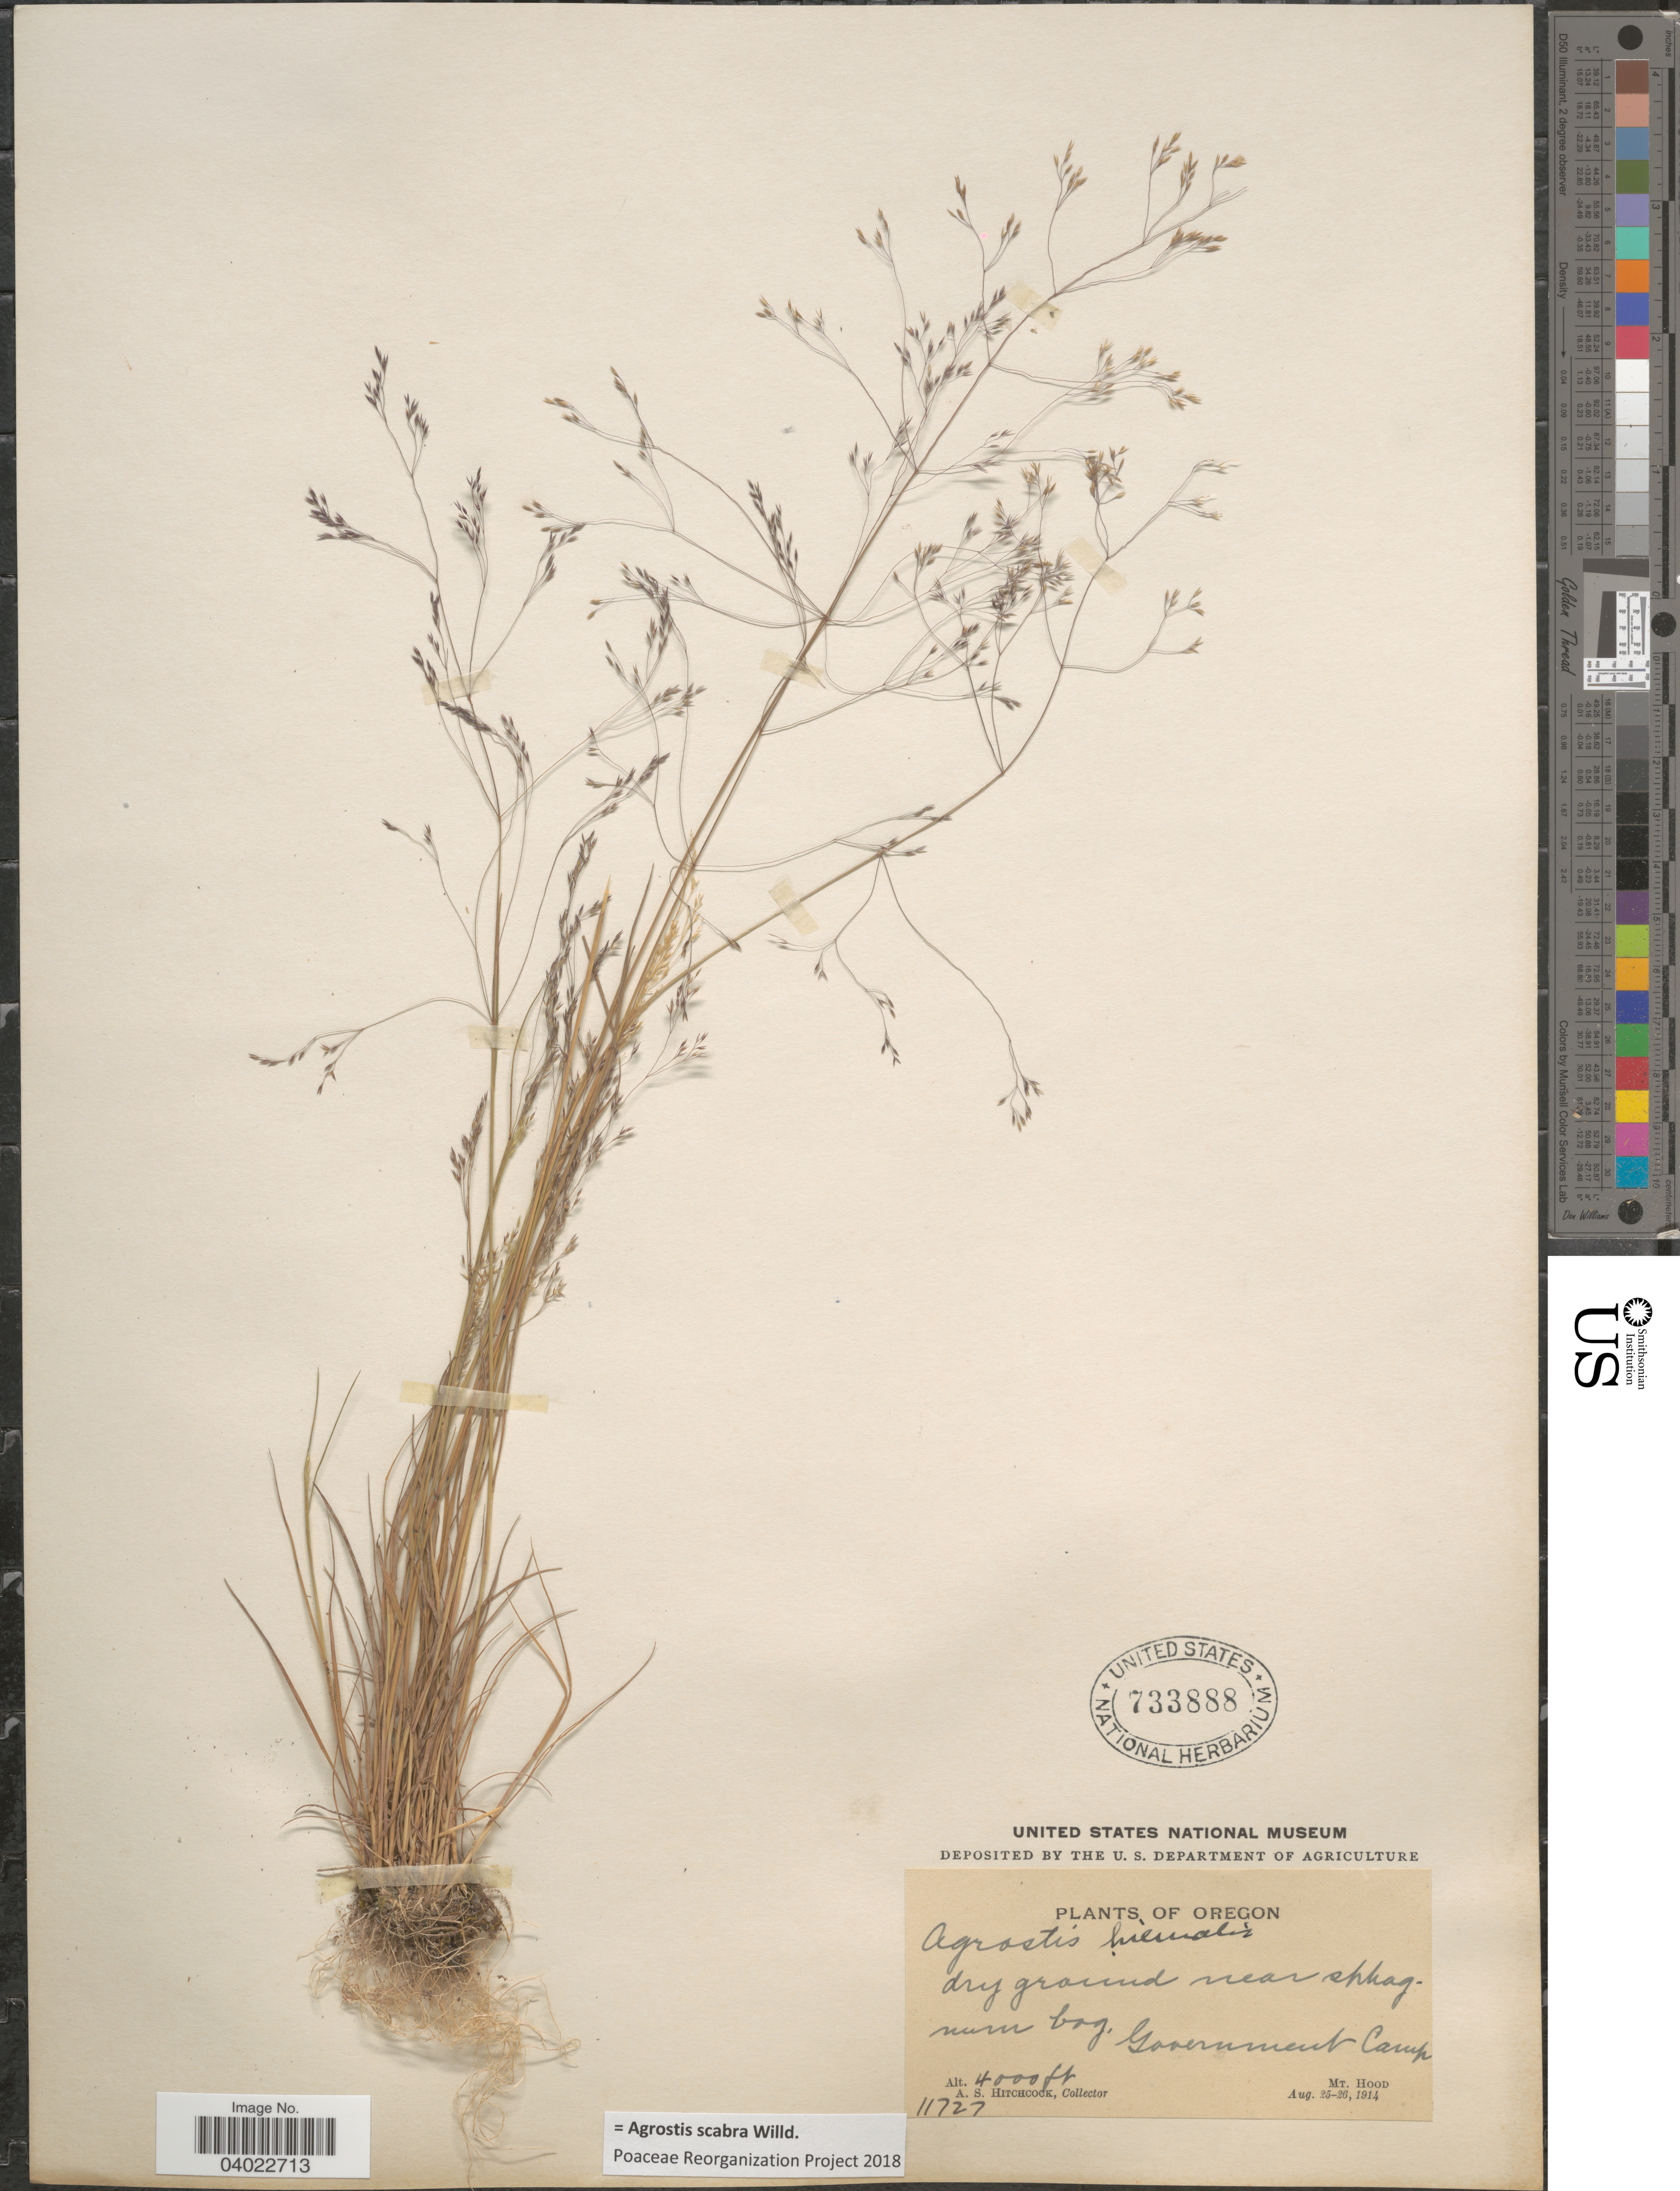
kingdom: Plantae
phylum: Tracheophyta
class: Liliopsida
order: Poales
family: Poaceae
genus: Agrostis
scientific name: Agrostis scabra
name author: Willd.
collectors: A. S. Hitchcock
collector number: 11727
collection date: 1914-08-25/1914-08-26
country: United States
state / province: Oregon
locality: Government Camp. Mt. Hood.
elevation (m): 1219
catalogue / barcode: US 733888